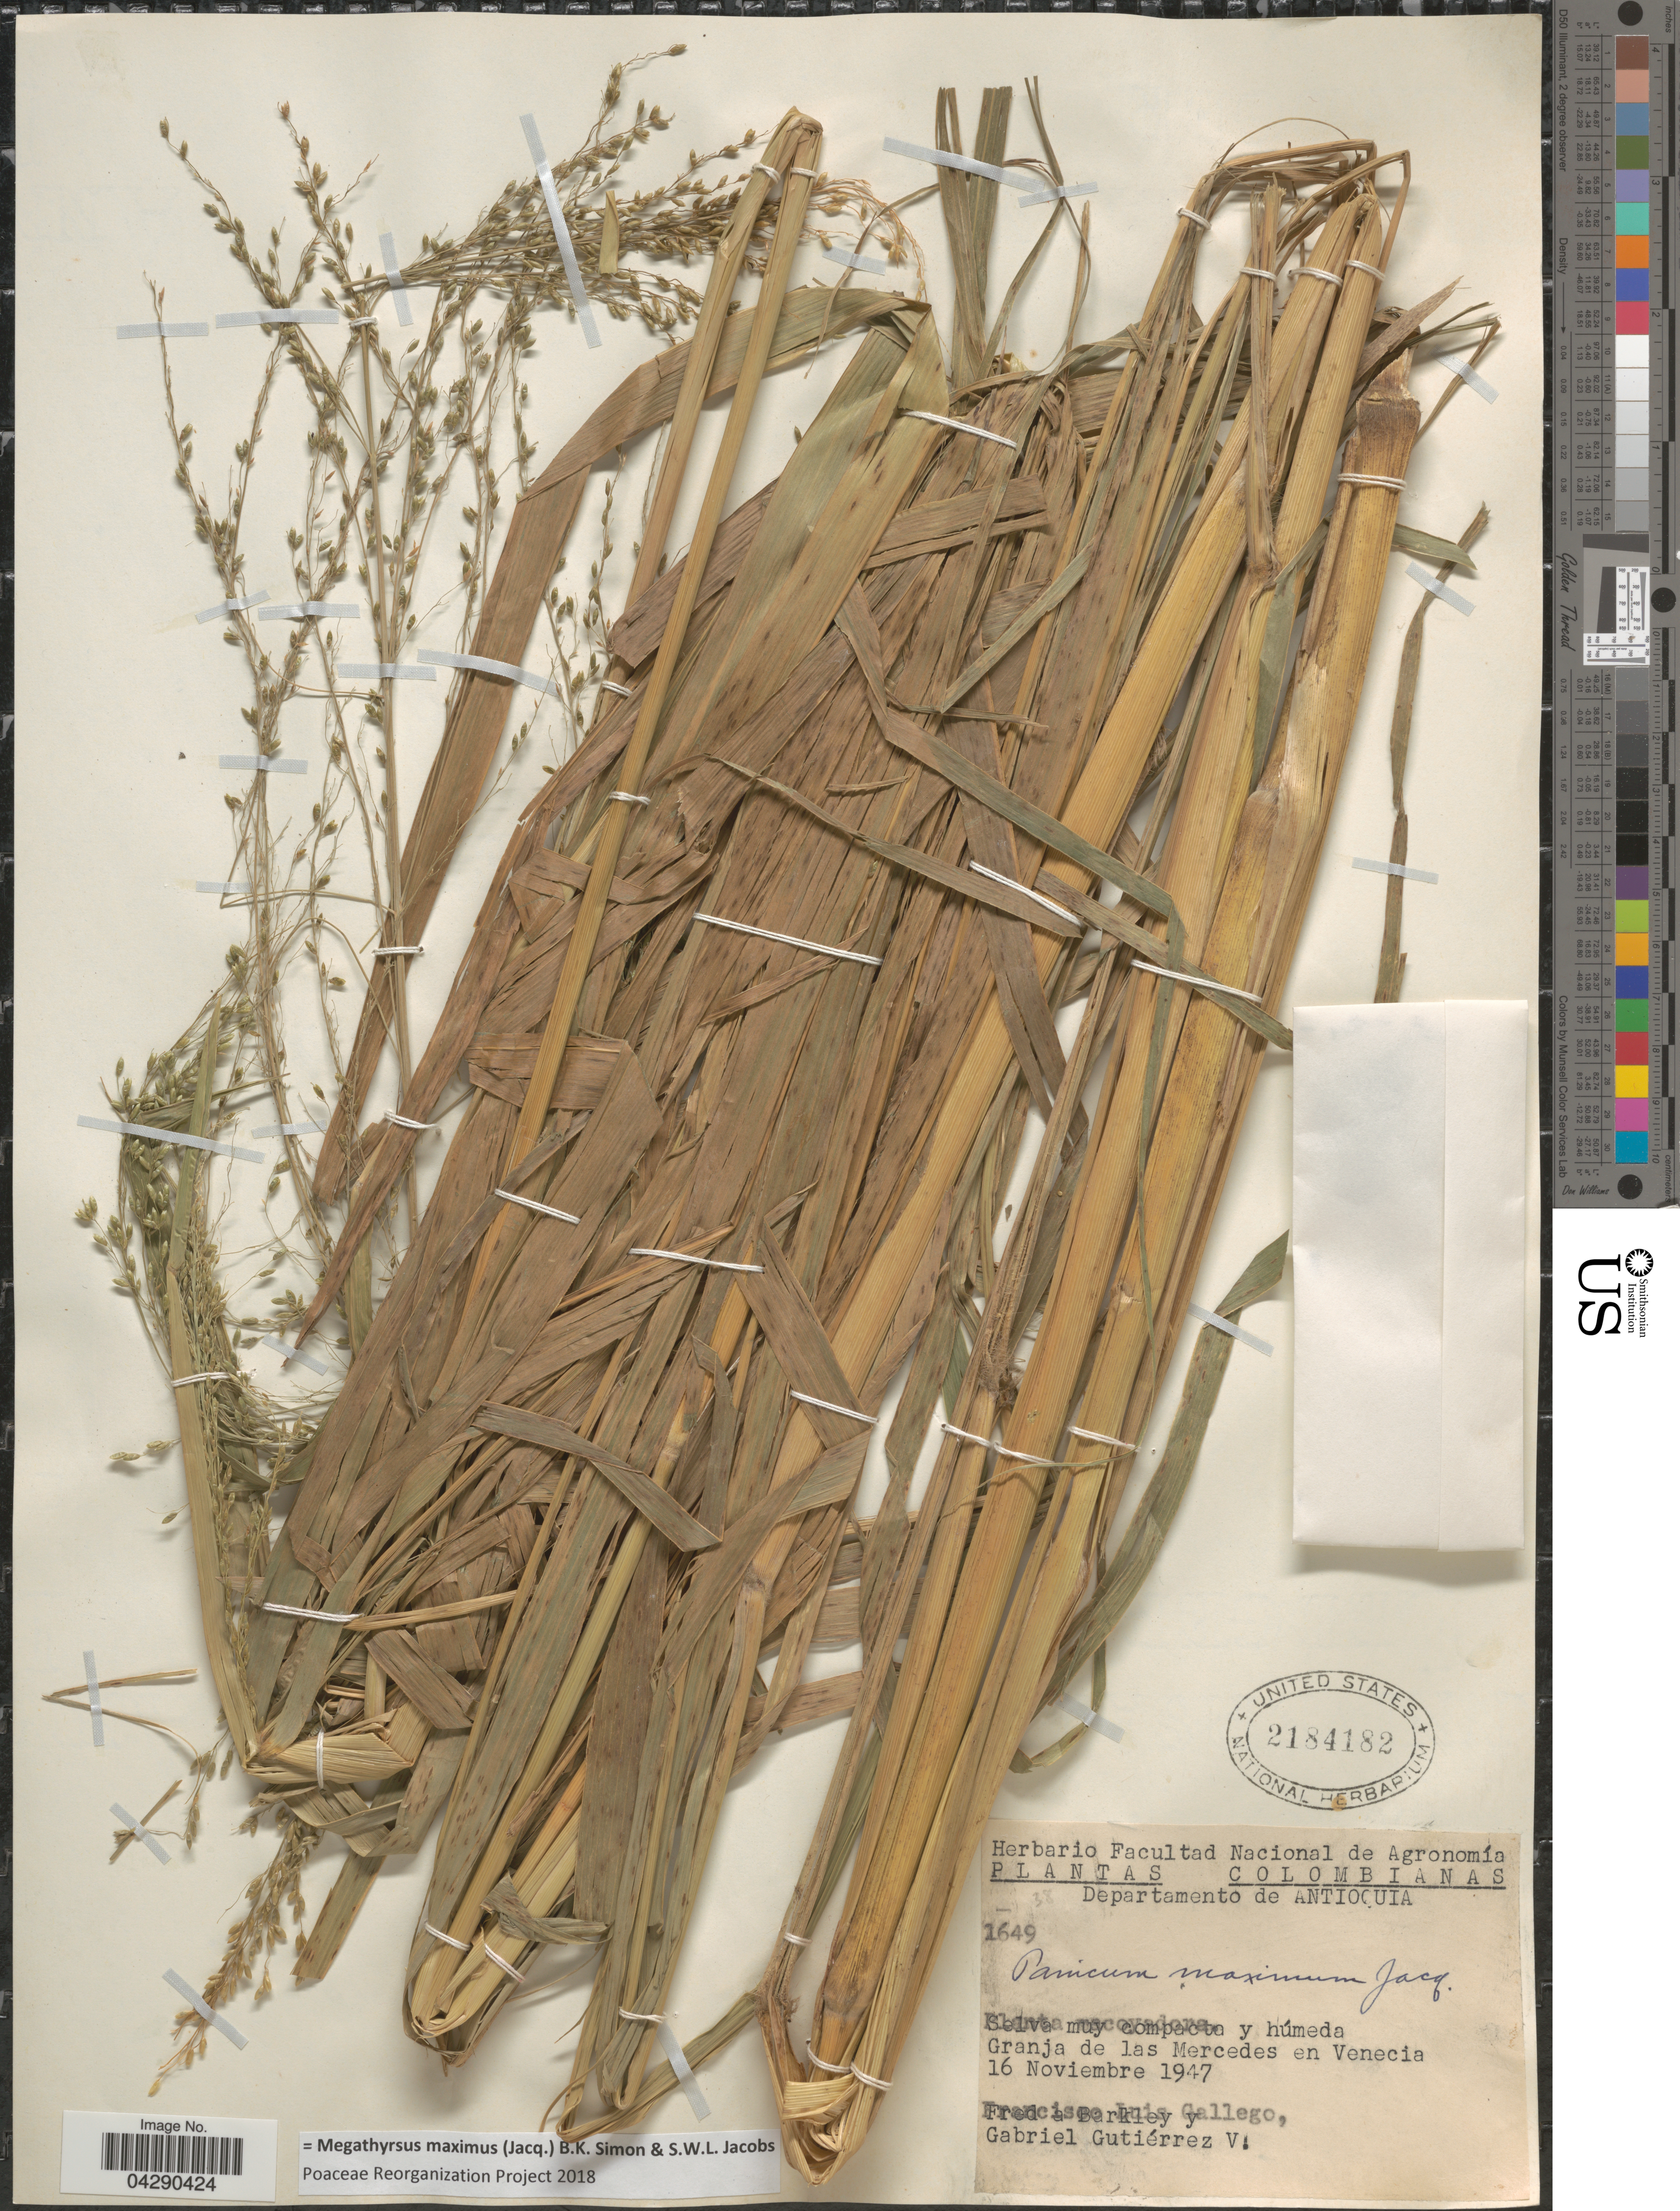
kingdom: Plantae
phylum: Tracheophyta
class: Liliopsida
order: Poales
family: Poaceae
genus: Megathyrsus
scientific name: Megathyrsus maximus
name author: (Jacq.) B.K. Simon & S.W.L. Jacobs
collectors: F. Gallego, F. A. Barkley & G. Gutiérrez V.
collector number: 1649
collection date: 1947-11-16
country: Colombia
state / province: Antioquia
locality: Granja de las Mercedes en Venecia.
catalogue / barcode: US 2184182